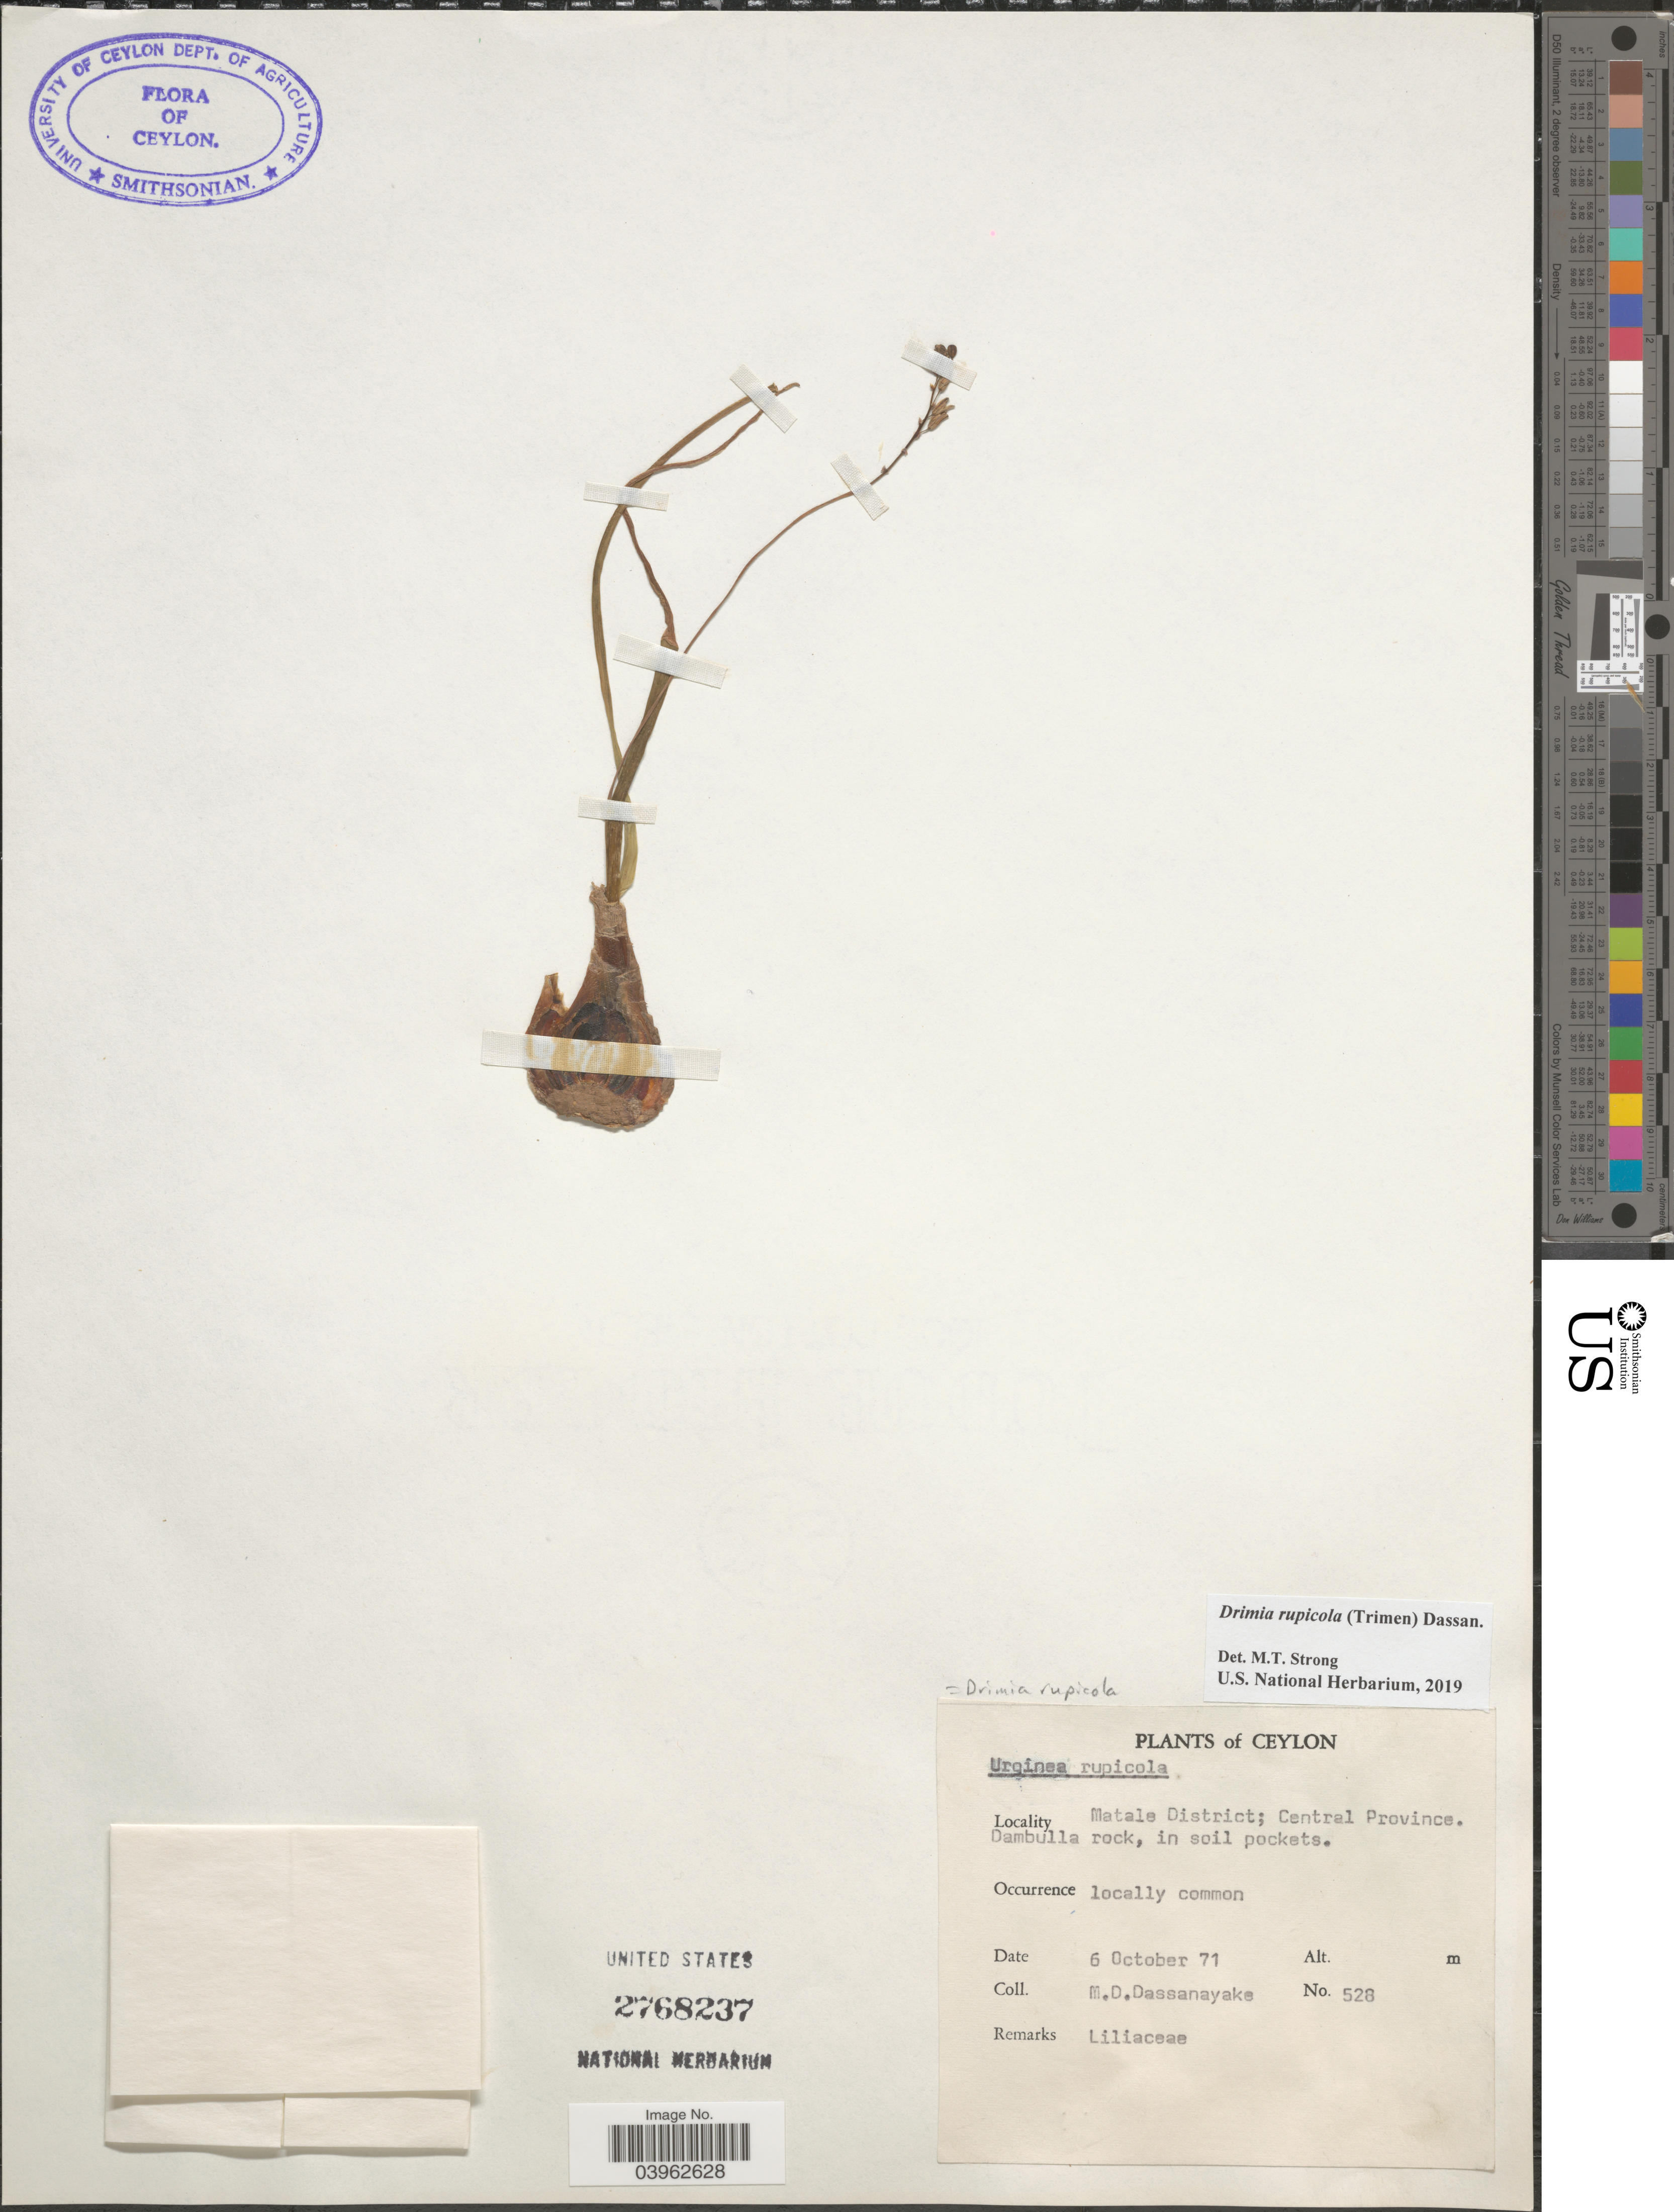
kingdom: Plantae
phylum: Tracheophyta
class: Liliopsida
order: Asparagales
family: Asparagaceae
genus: Drimia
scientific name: Drimia rupicola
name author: (Trimen) Dassan.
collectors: M. D. Dassanayake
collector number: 528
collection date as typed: Transcribed d/m/y: 6/10/71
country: Sri Lanka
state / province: Central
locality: Ceylon. Matale District. Dambulla rock, in soil pockets.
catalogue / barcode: US 2768237